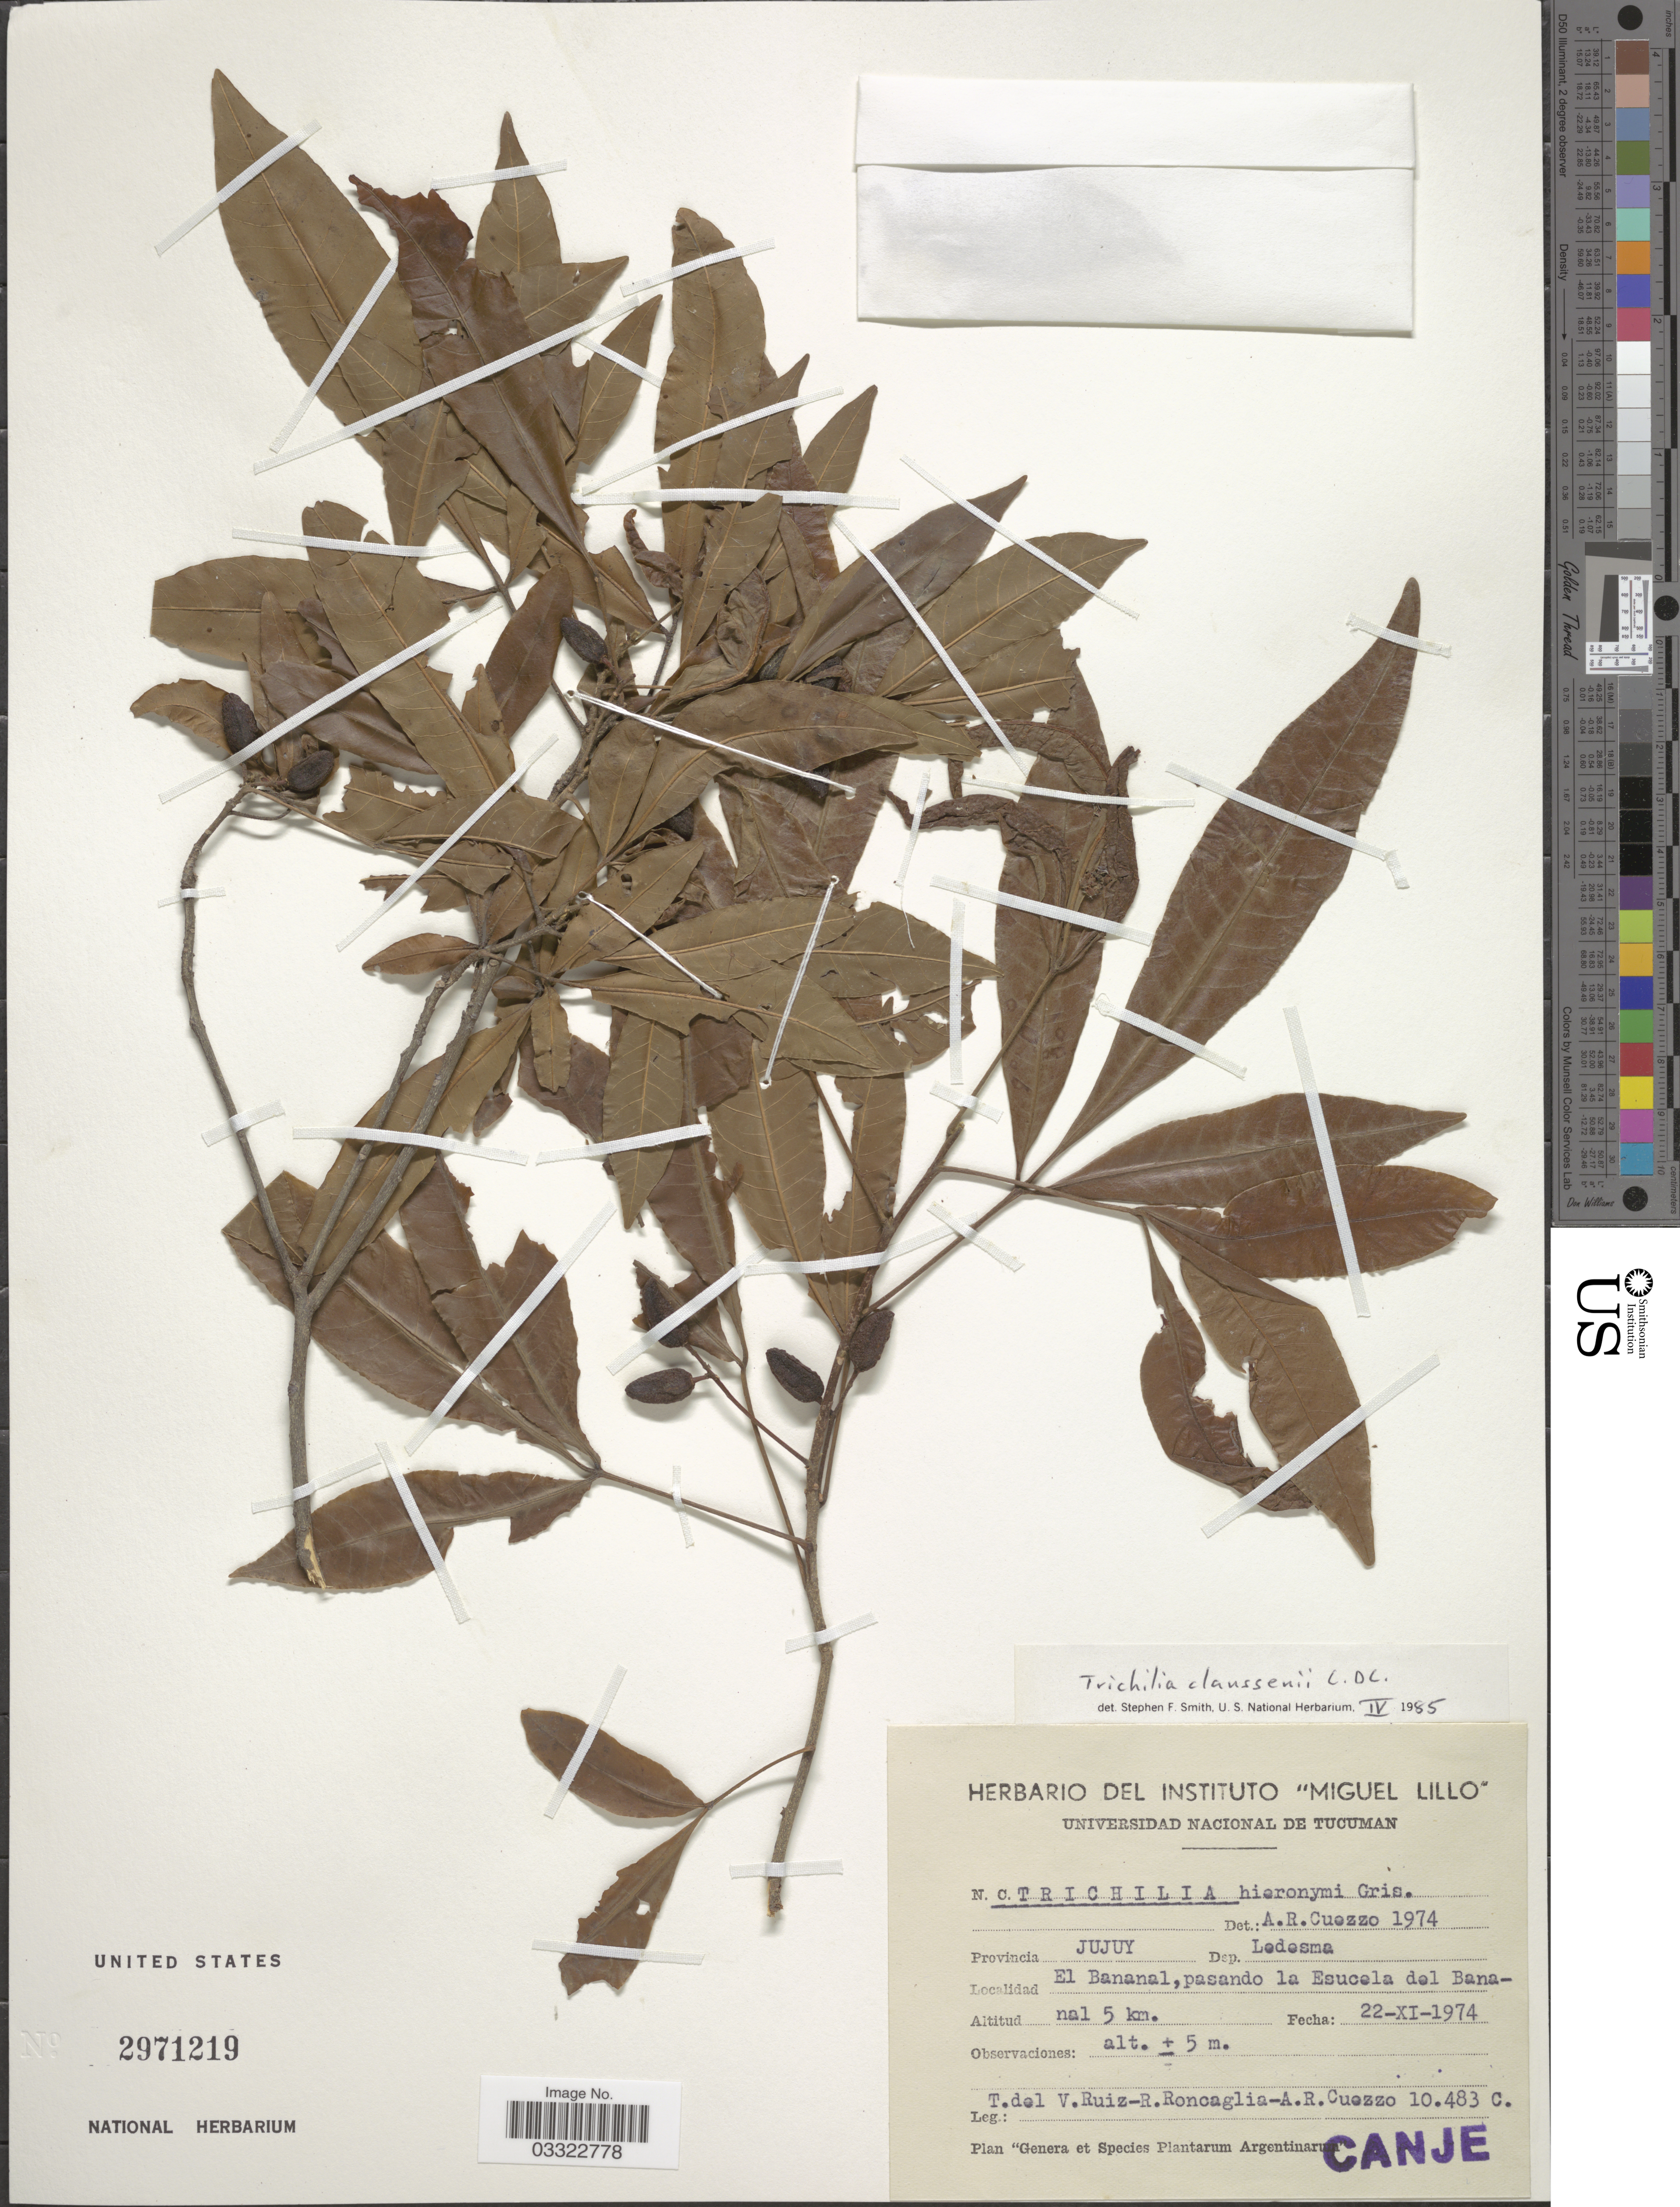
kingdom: Plantae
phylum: Tracheophyta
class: Magnoliopsida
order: Sapindales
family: Meliaceae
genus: Trichilia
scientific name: Trichilia claussenii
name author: C. DC. in Mart.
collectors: T. Ruiz, R. Roncaglia & A. Cuezzo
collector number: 10483C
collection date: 1974-11-22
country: Argentina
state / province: Jujuy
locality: Dep. Ledesma. El Bananal, pasando la Esucela del Bananal 5 km.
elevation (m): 5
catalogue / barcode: US 2971219